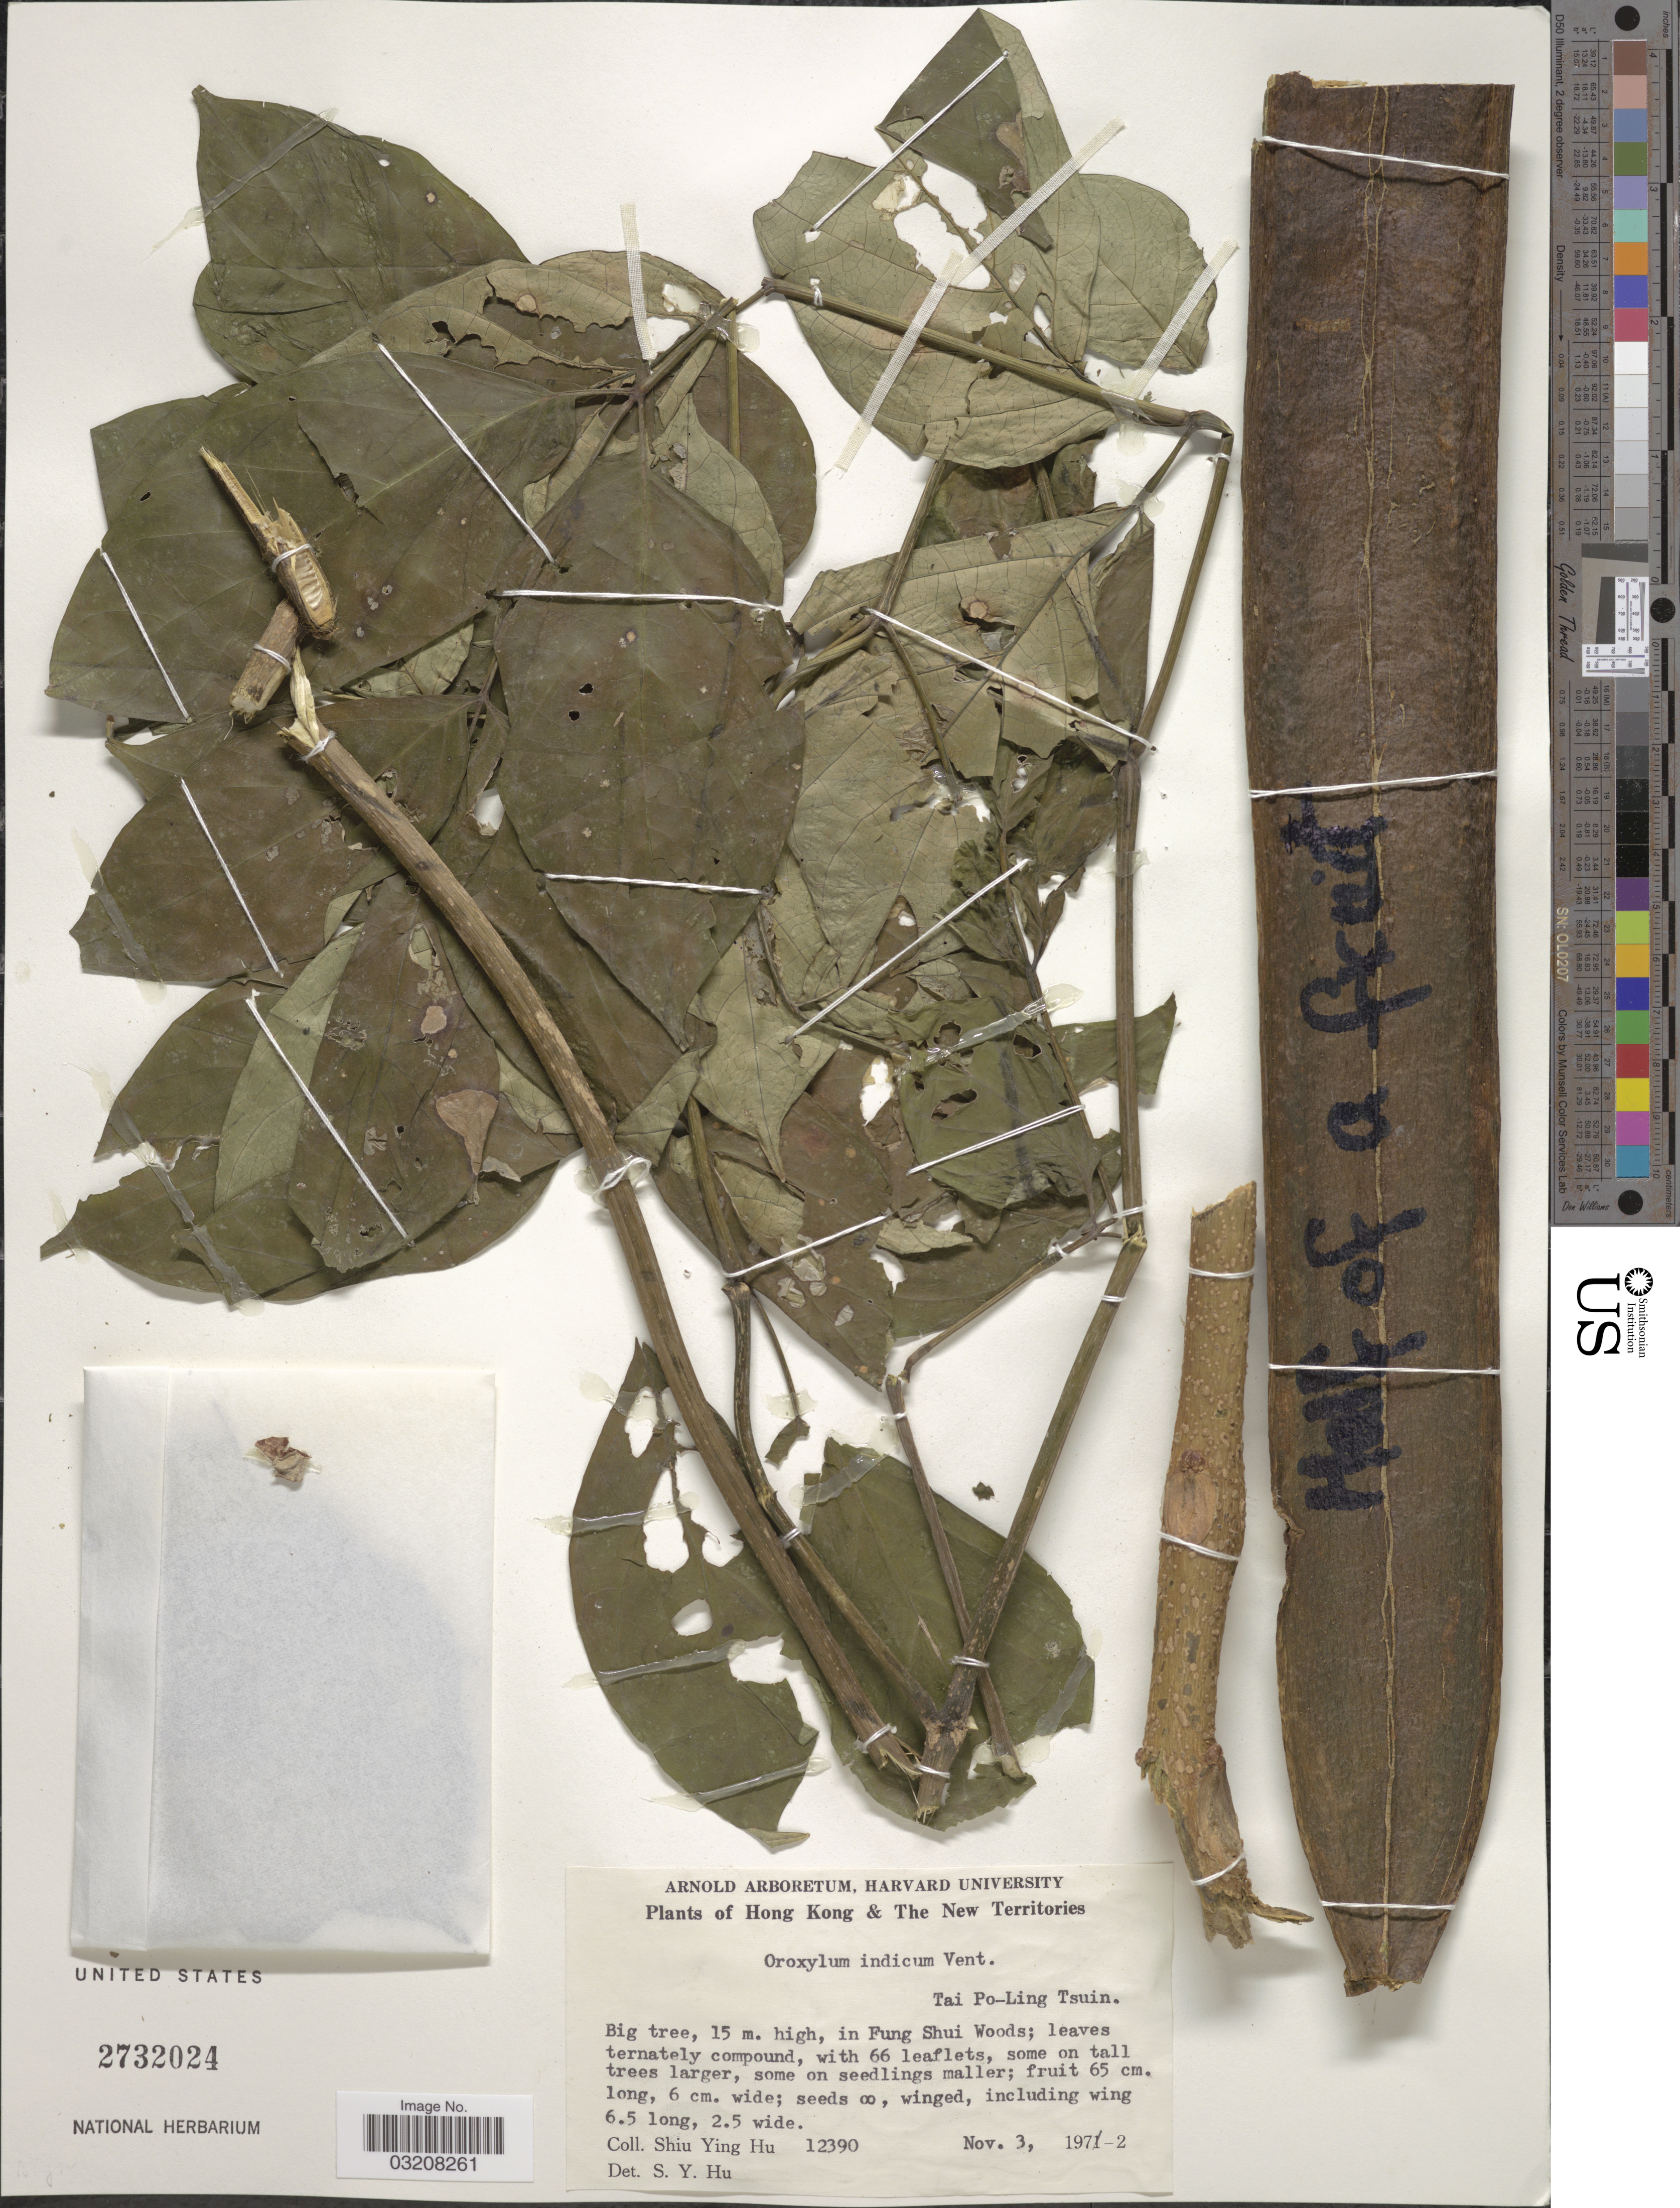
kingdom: Plantae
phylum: Tracheophyta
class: Magnoliopsida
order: Lamiales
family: Bignoniaceae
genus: Oroxylum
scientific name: Oroxylum indicum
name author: (L.) Kurz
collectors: S. Y. Hu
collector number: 12390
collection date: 1972-11-03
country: China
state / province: Hong Kong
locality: The New Territories. Tai Po-Ling Tsuin.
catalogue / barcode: US 2732024